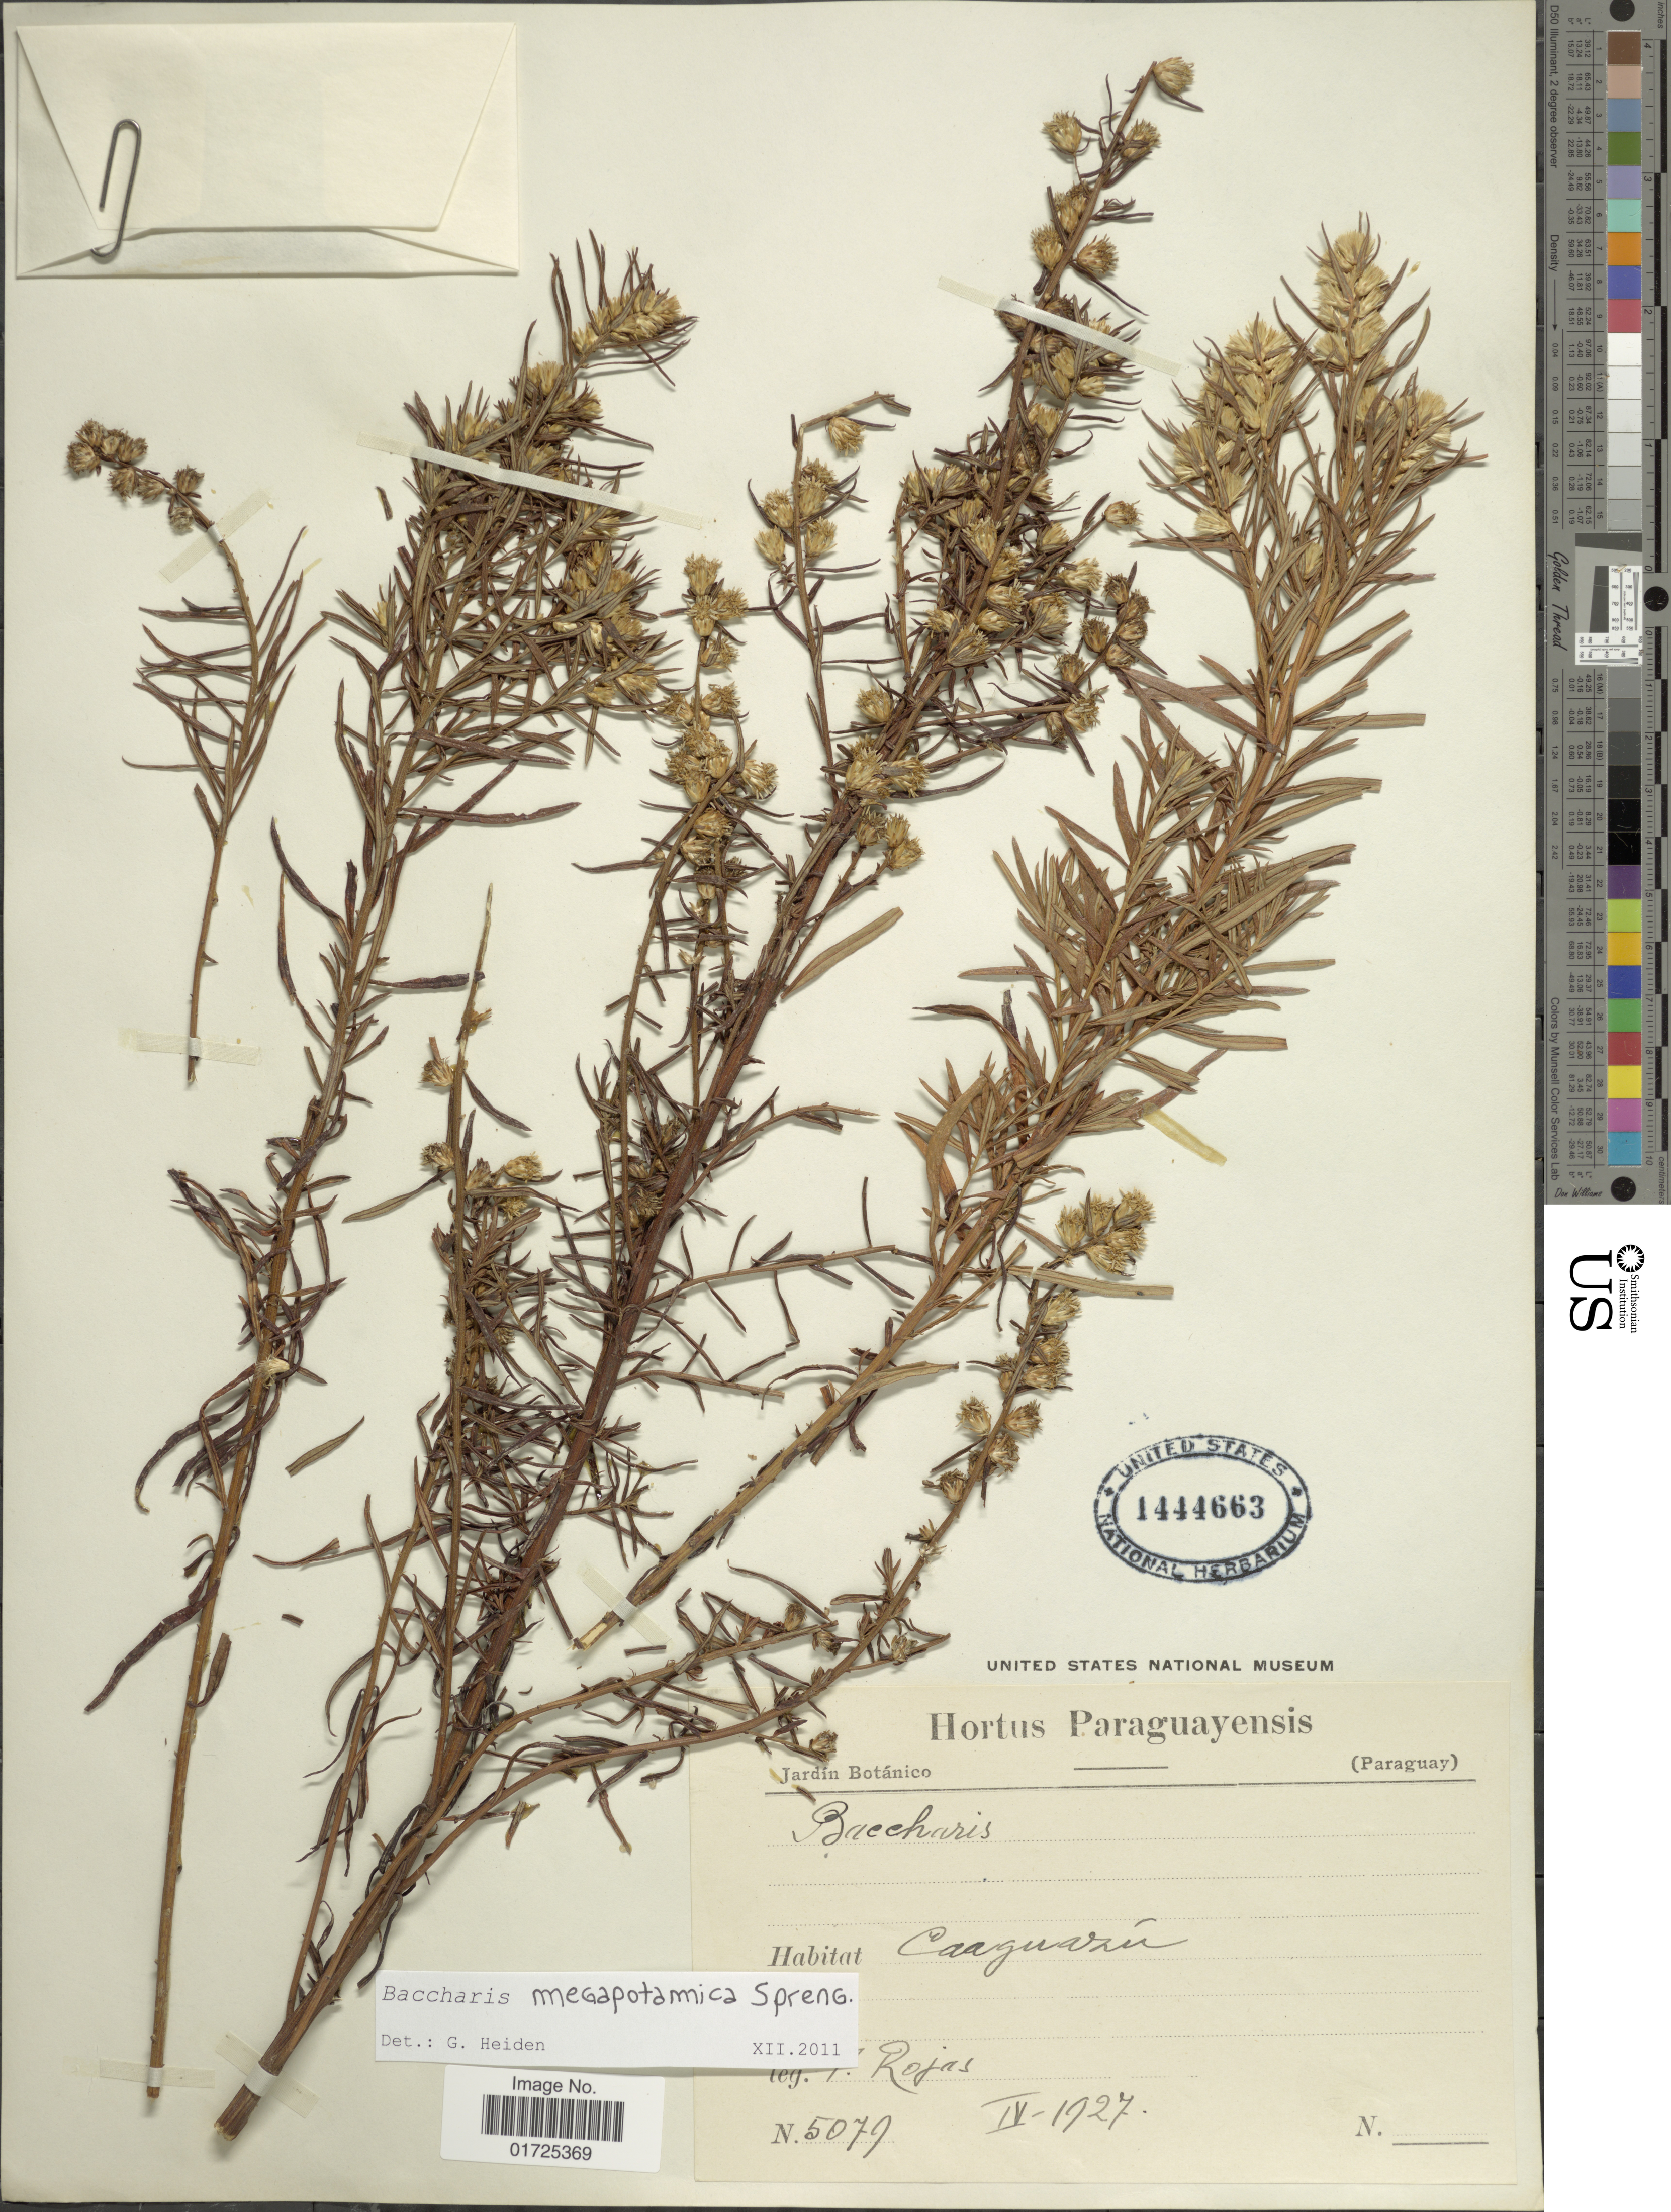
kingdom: Plantae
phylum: Tracheophyta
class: Magnoliopsida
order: Asterales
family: Asteraceae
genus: Baccharis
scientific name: Baccharis megapotamica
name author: Spreng.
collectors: T. Rojas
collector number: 5079*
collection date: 1927-04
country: Paraguay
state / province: Caaguazu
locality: Caaguazú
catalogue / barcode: US 1444663